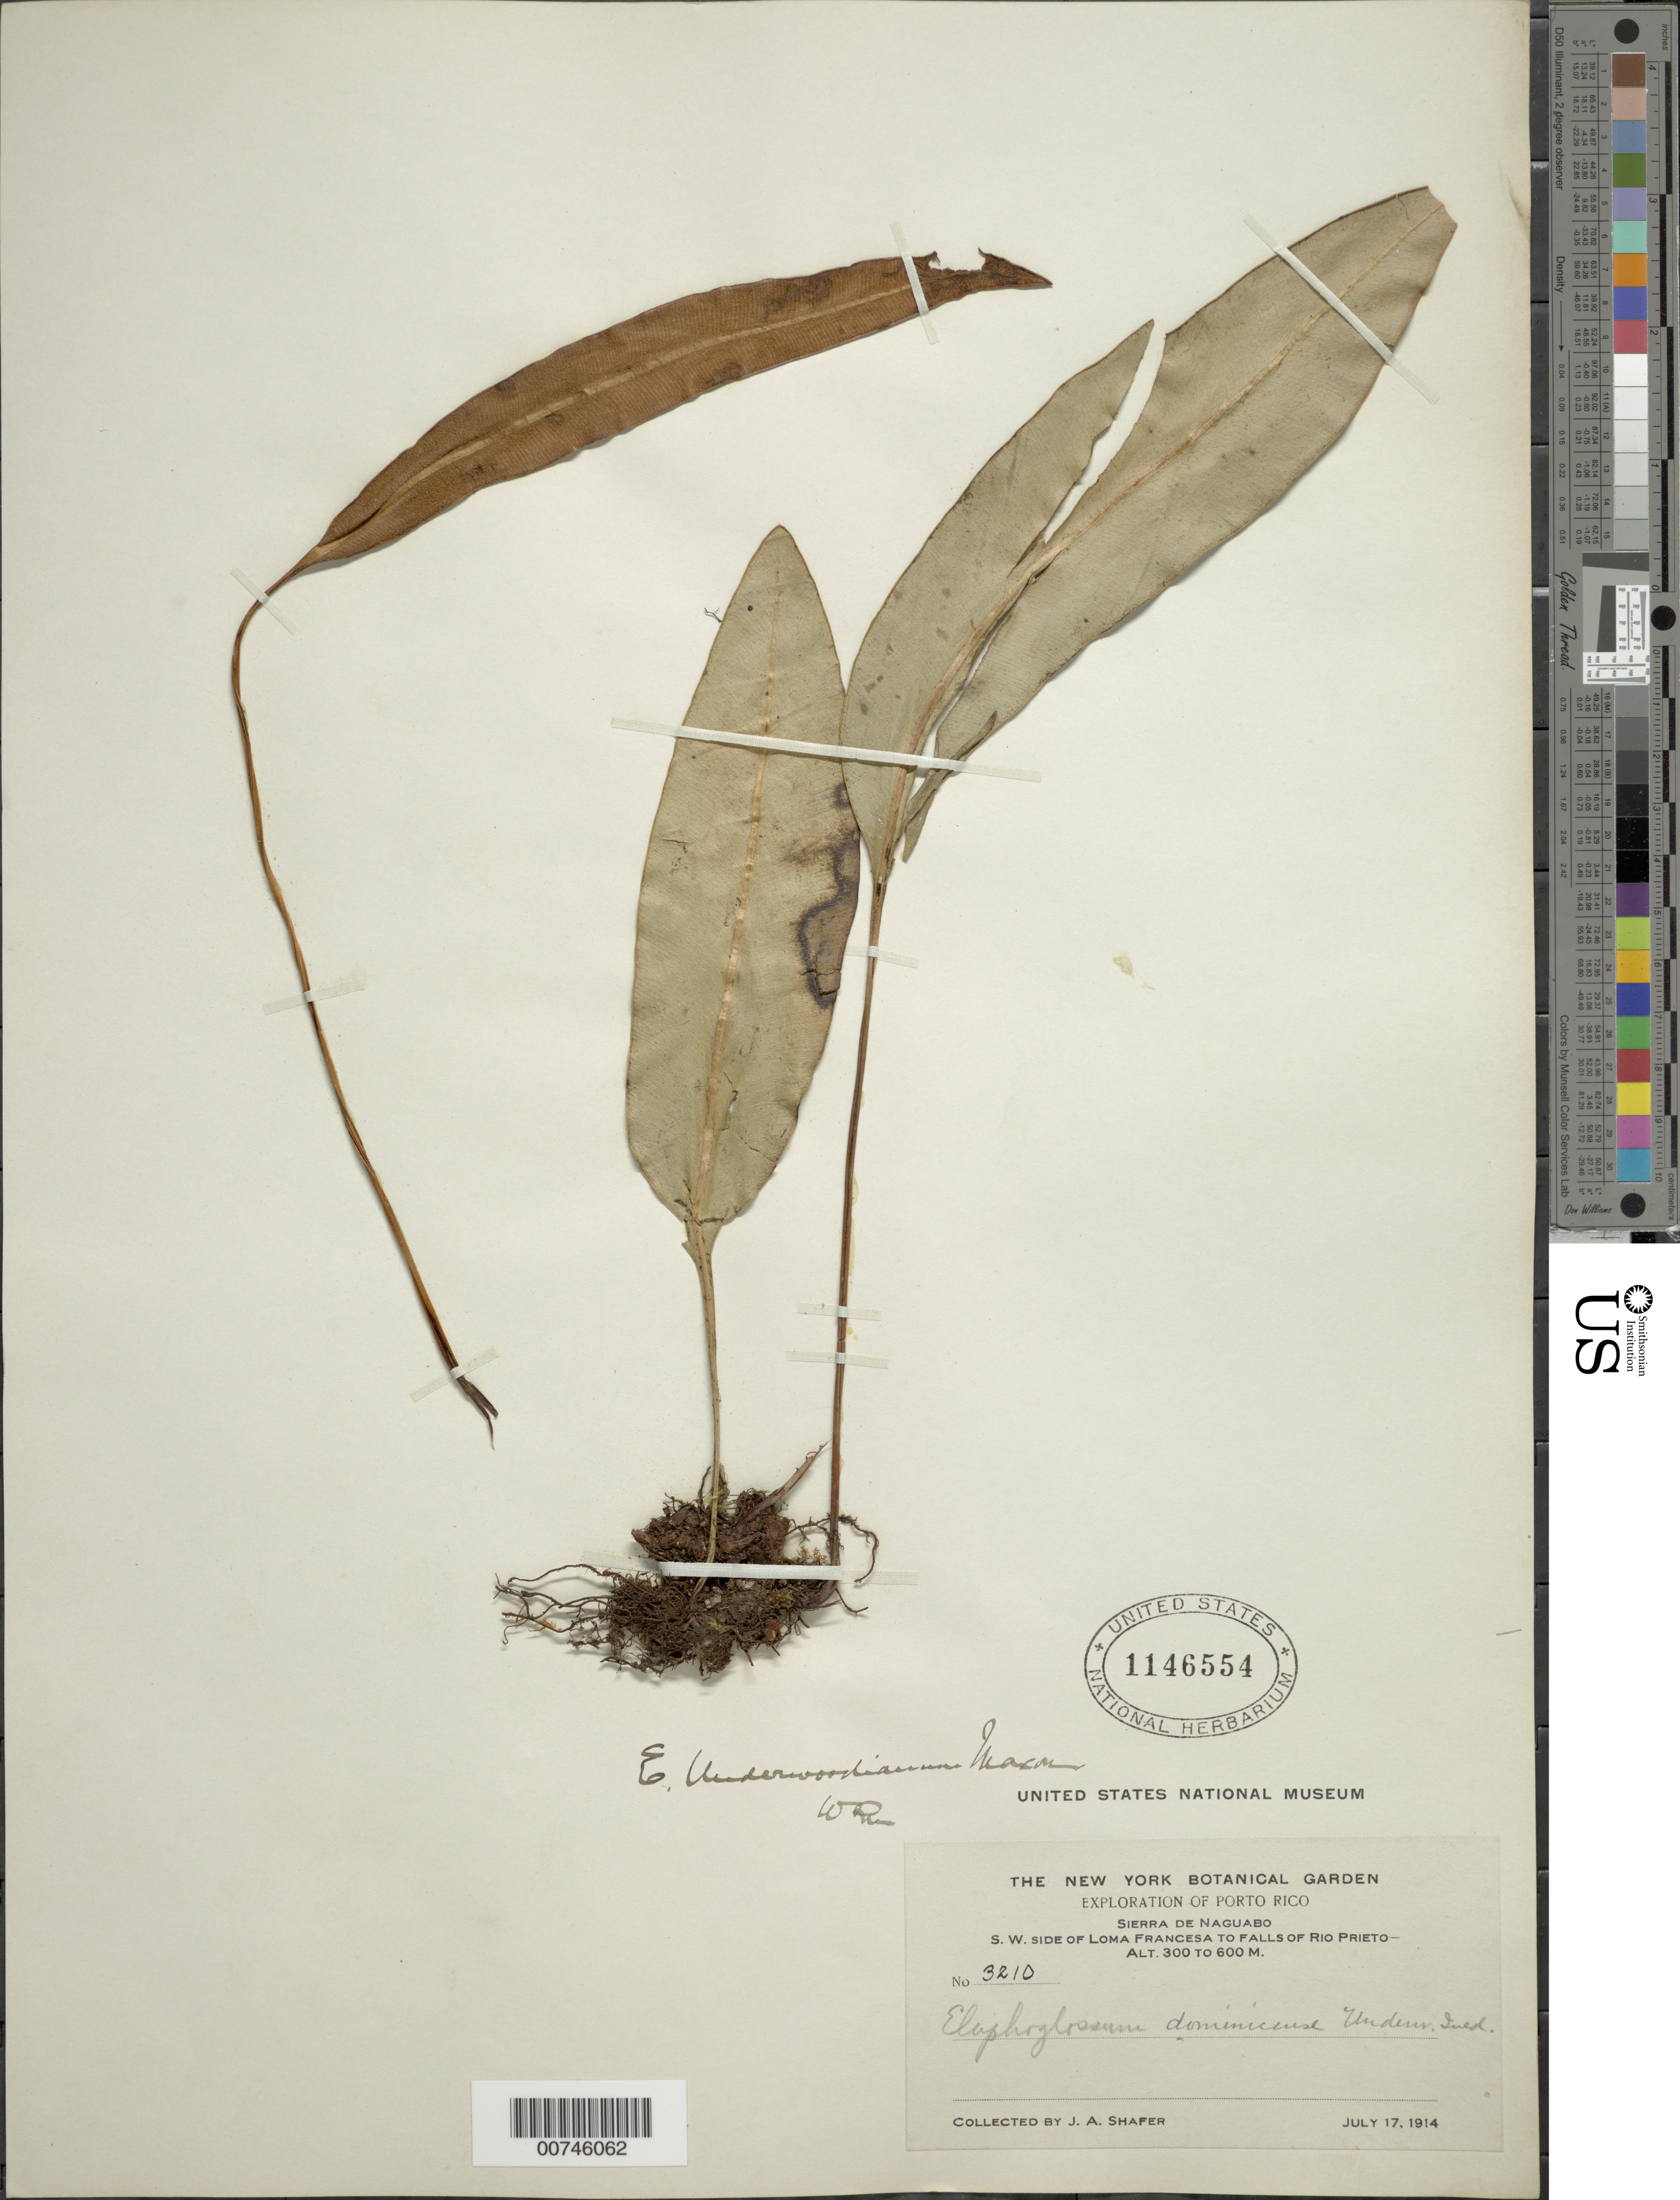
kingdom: Plantae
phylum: Tracheophyta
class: Polypodiopsida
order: Polypodiales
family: Dryopteridaceae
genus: Elaphoglossum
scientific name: Elaphoglossum martinicense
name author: (Desv.) T. Moore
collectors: J. A. Shafer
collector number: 3210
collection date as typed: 17 Jul 1914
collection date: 1914-07-17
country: Puerto Rico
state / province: Naguabo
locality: Sierra de Naguabo, SW side of Loma Francesa to Falls of Río Prieto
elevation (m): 300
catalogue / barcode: US 1146554